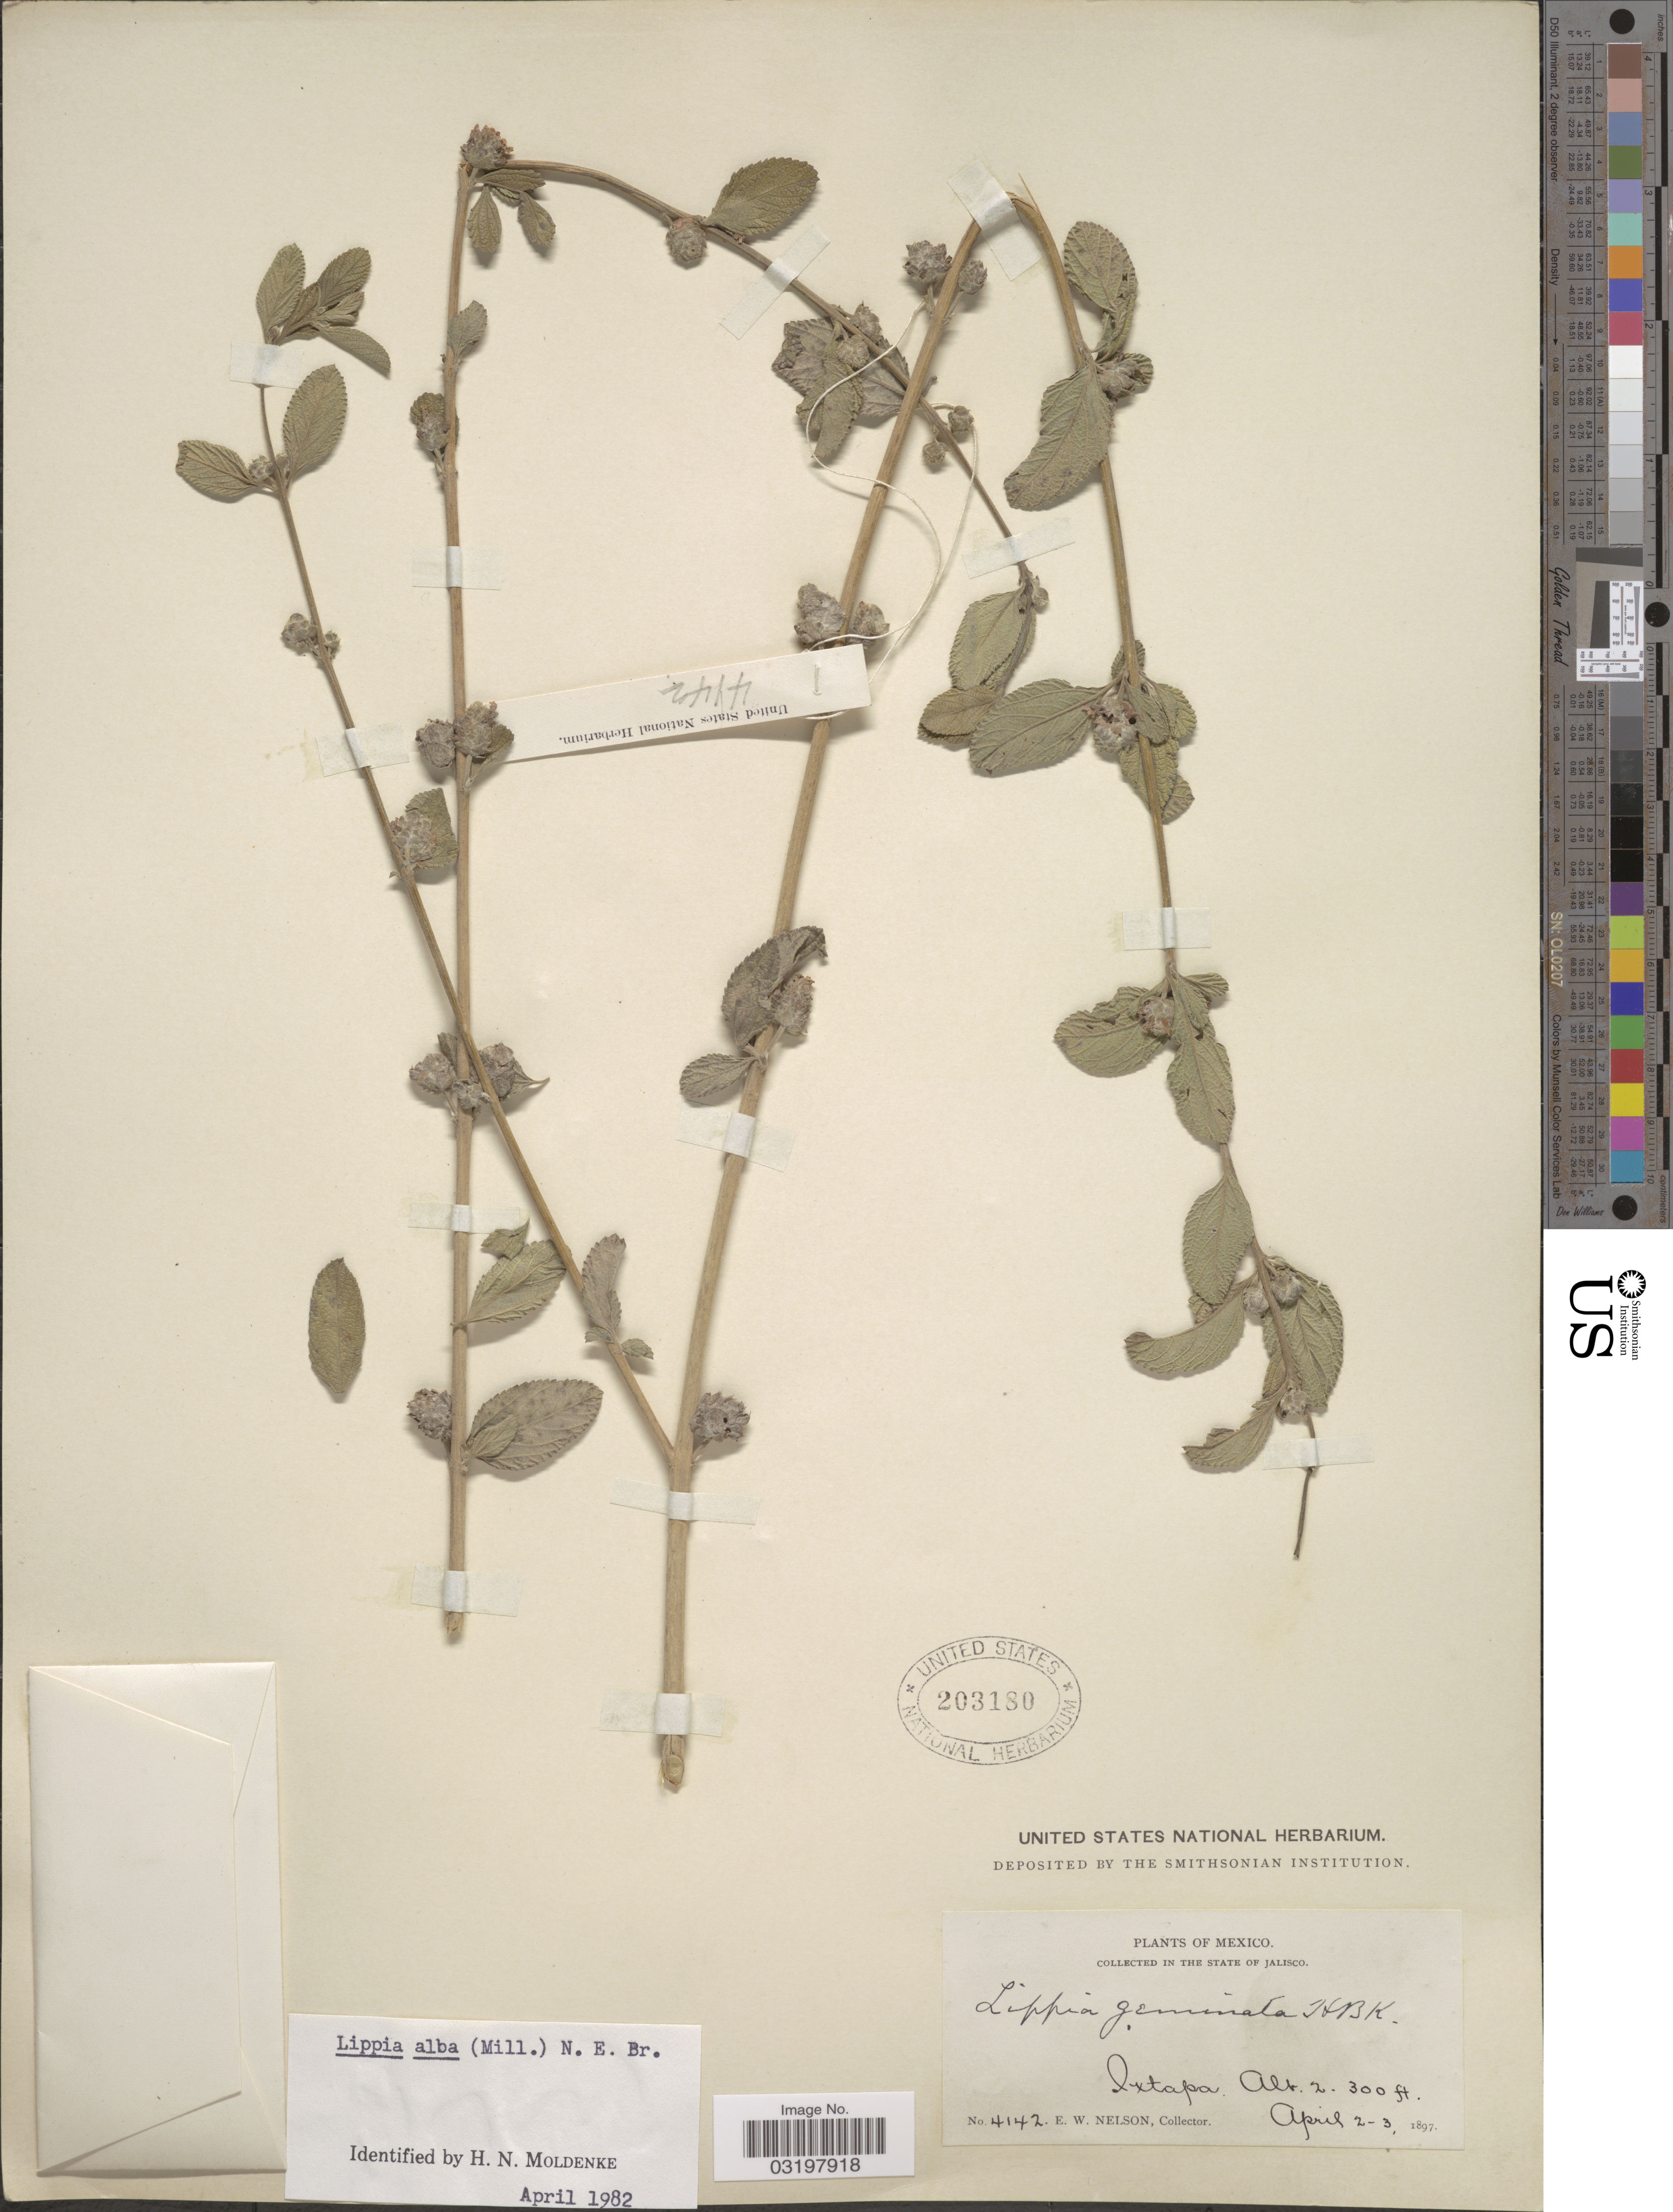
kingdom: Plantae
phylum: Tracheophyta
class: Magnoliopsida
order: Lamiales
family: Verbenaceae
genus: Lippia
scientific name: Lippia alba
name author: (Mill.) N.E. Br. ex Britton & P. Wilson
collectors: E. W. Nelson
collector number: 4142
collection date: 1897-04-02/1897-04-03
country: Mexico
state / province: Jalisco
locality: Collected in the State of Jalisco. Ixtapa.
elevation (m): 701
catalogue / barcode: US 203180